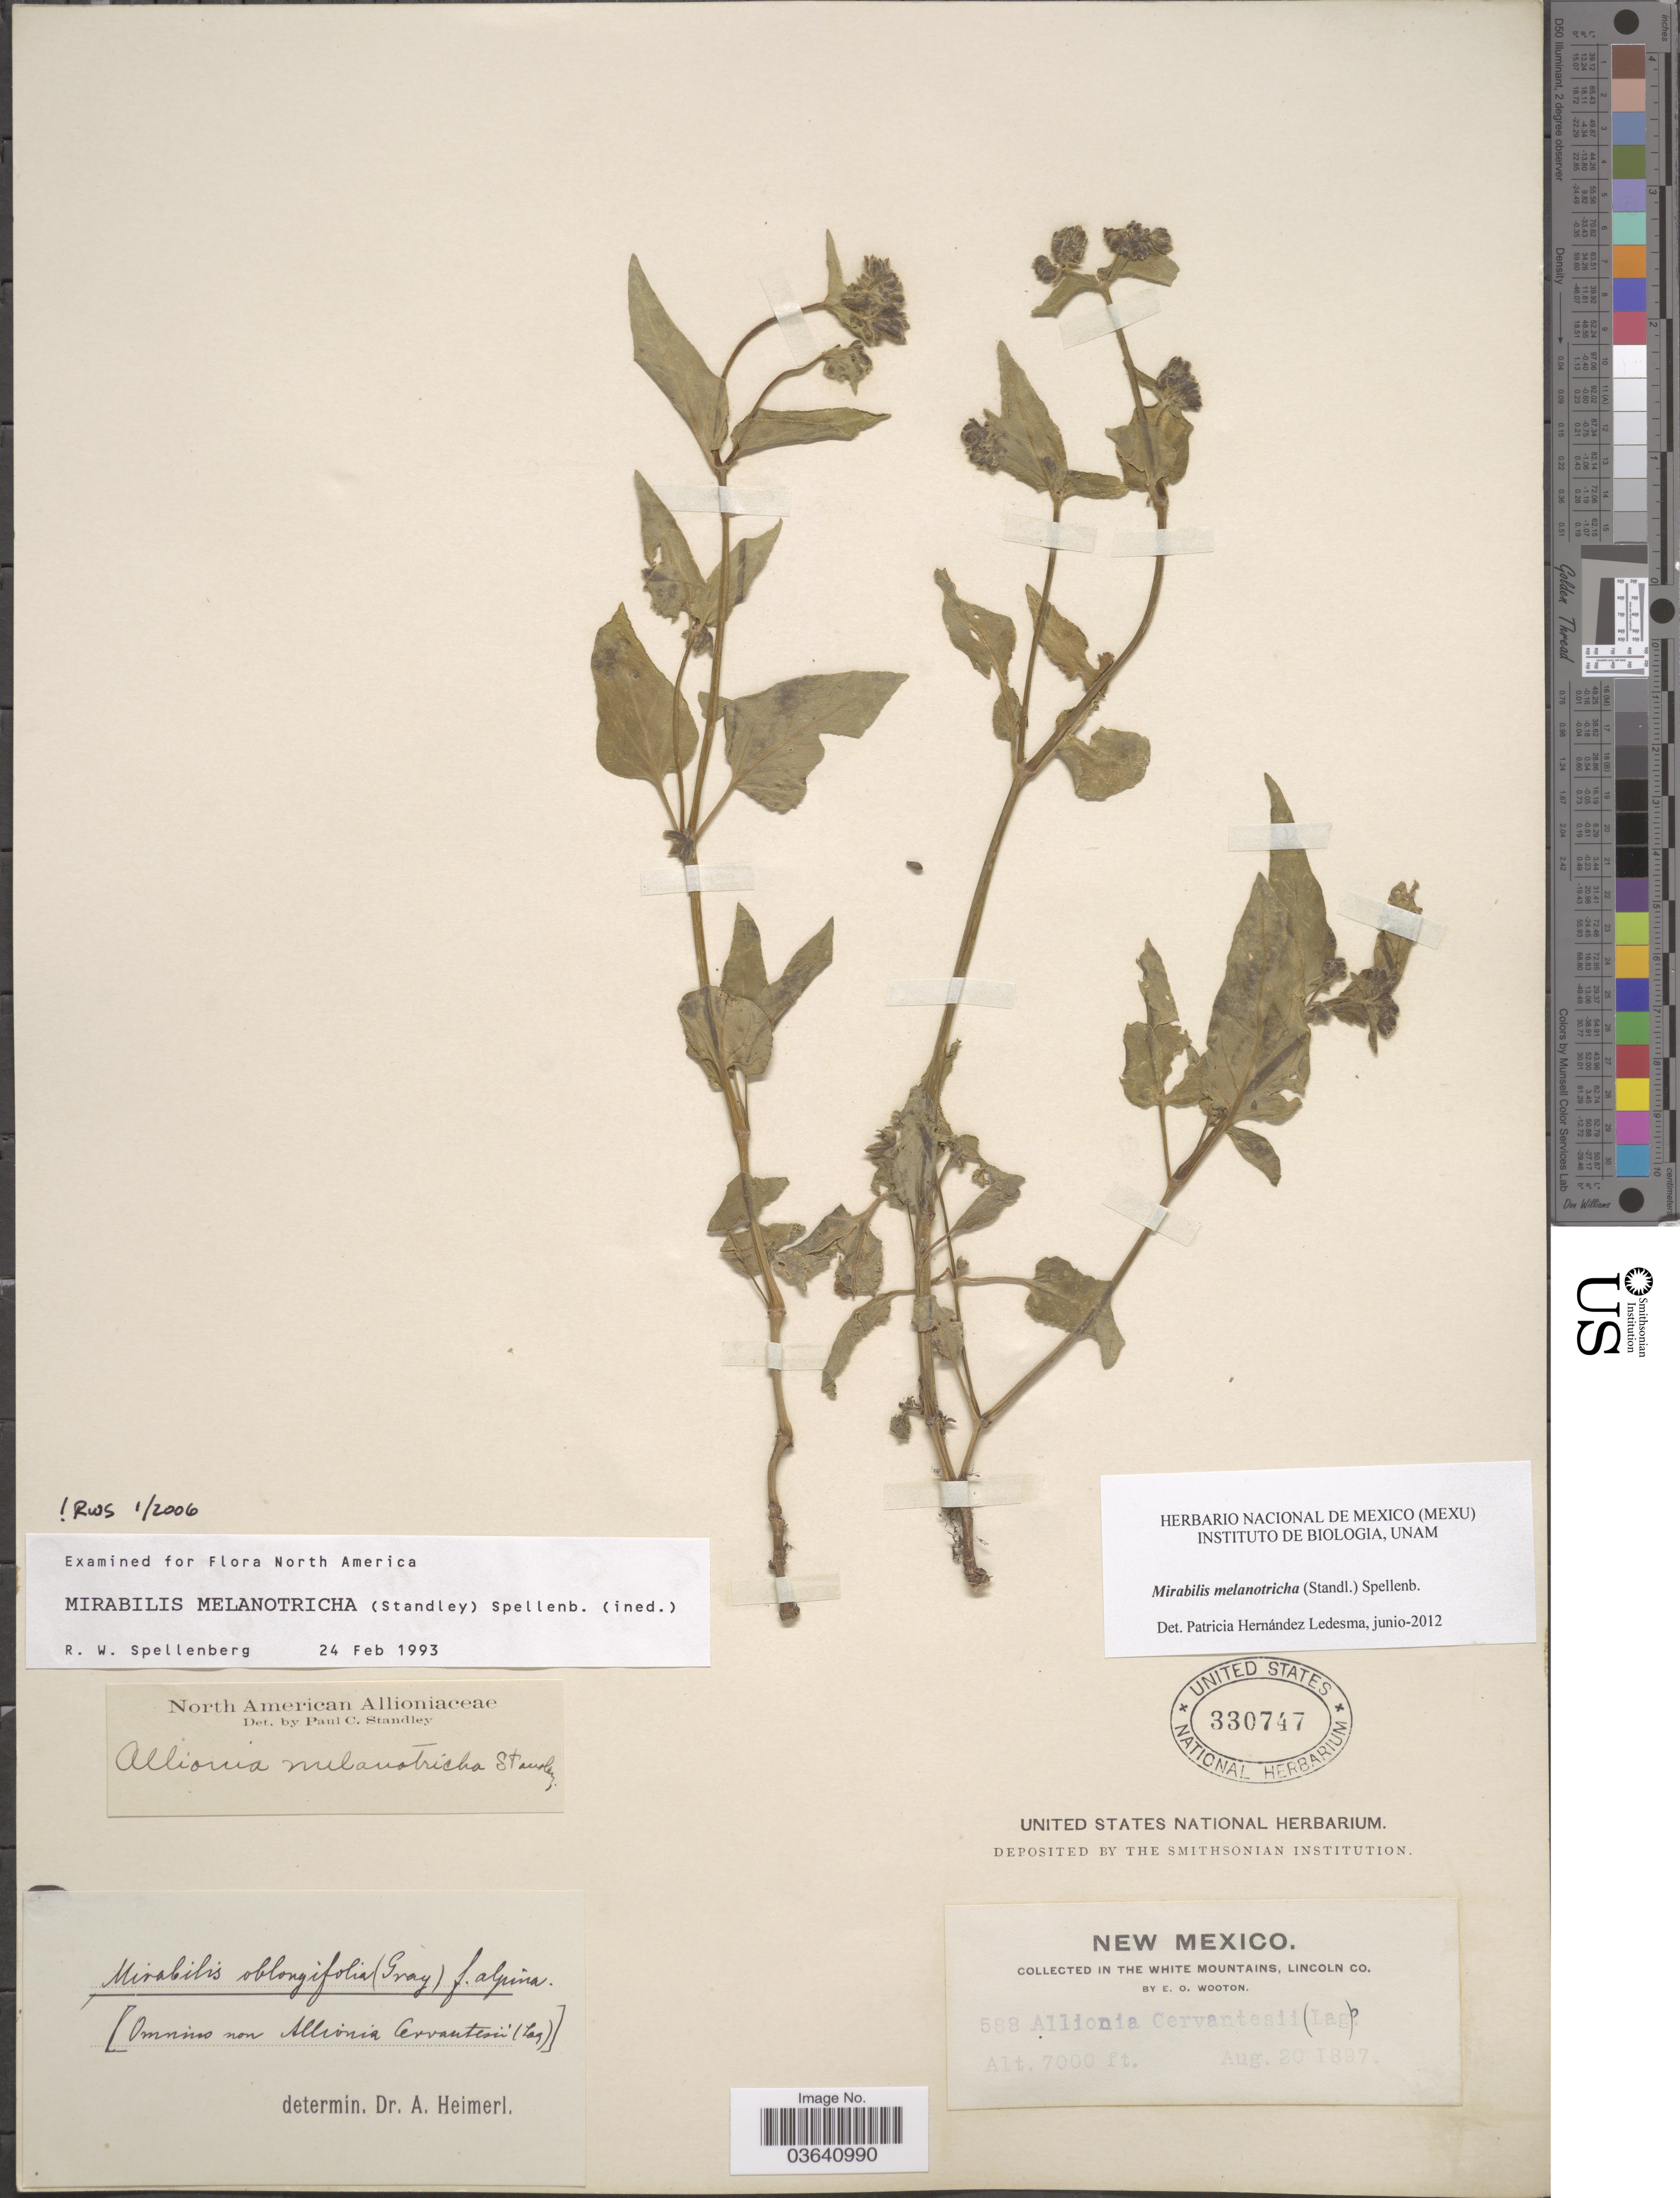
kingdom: Plantae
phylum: Tracheophyta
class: Magnoliopsida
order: Caryophyllales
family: Nyctaginaceae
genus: Mirabilis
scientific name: Mirabilis melanotricha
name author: (Standl.) Spellenb.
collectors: E. O. Wooton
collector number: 588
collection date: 1897-08-20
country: United States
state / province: New Mexico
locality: In the White Mountains, Lincoln Co.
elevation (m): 2134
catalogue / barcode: US 330747